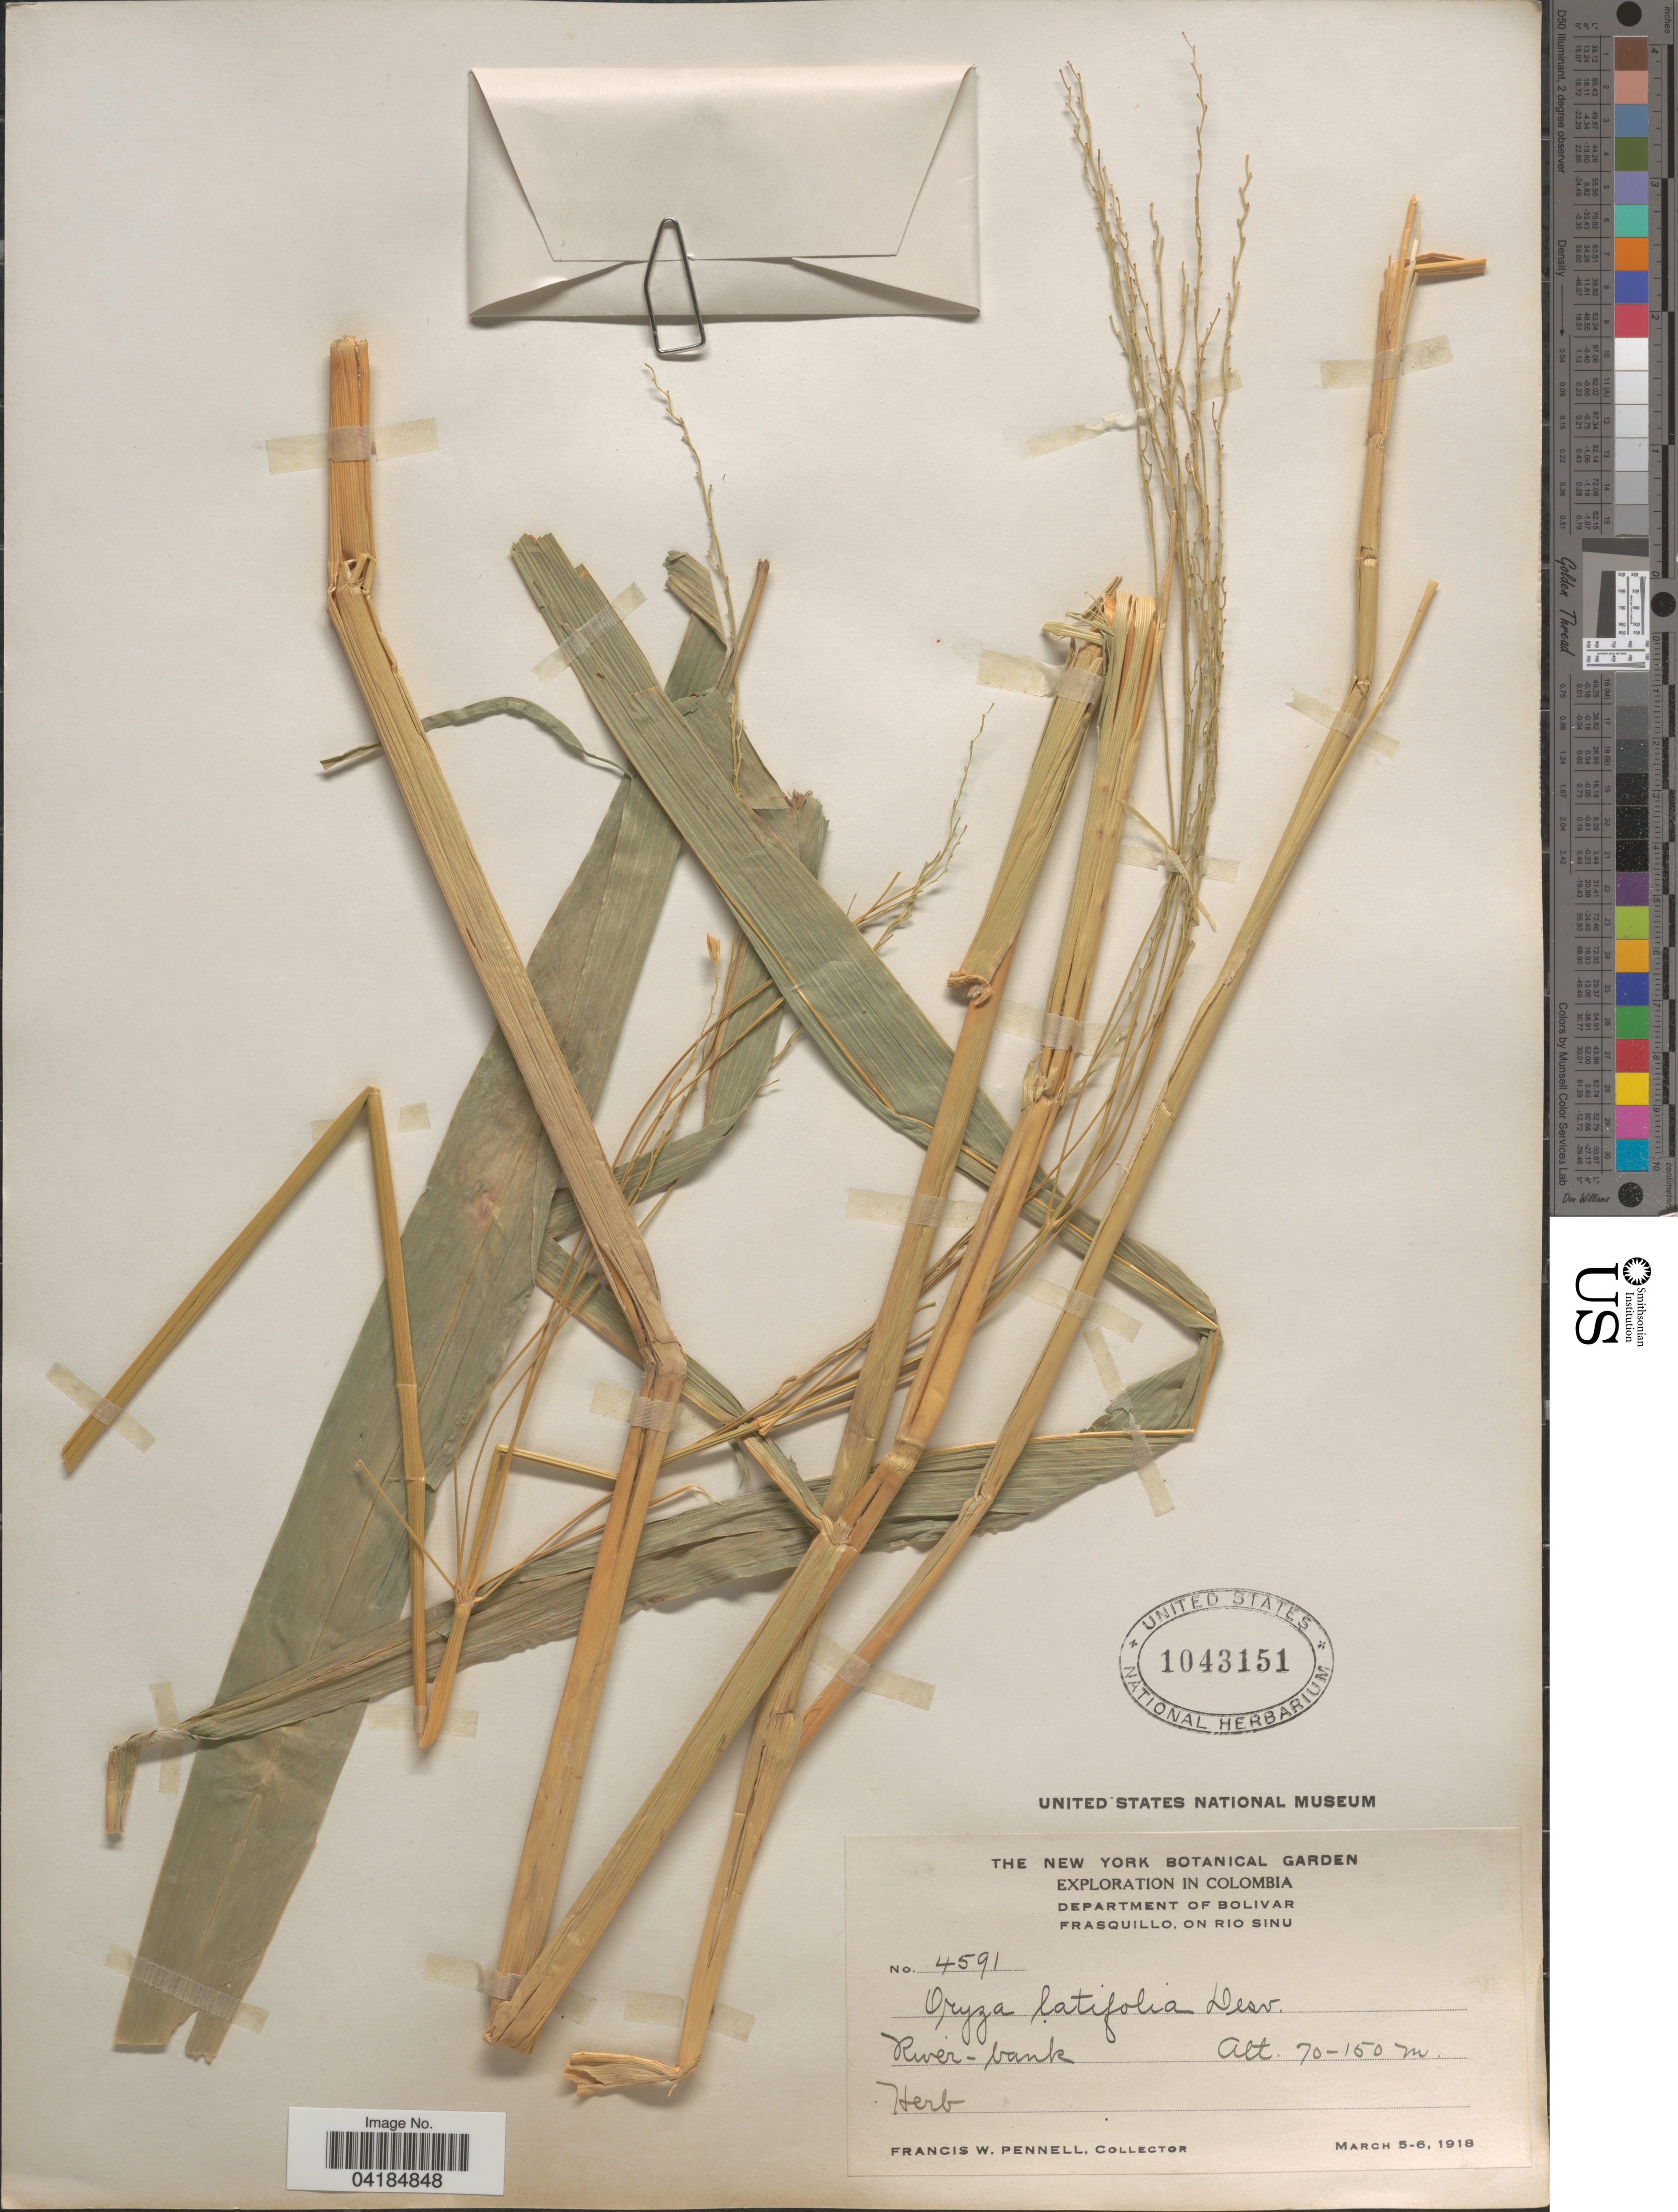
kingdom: Plantae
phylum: Tracheophyta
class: Liliopsida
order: Poales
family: Poaceae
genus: Oryza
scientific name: Oryza latifolia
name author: Desv.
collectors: F. W. Pennell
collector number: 4591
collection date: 1918-03-05/1918-03-06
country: Colombia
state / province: Bolívar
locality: Exploration in Colombia. Department of Bolivar. Frasquillo, on Rio Sinu.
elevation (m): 70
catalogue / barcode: US 1043151